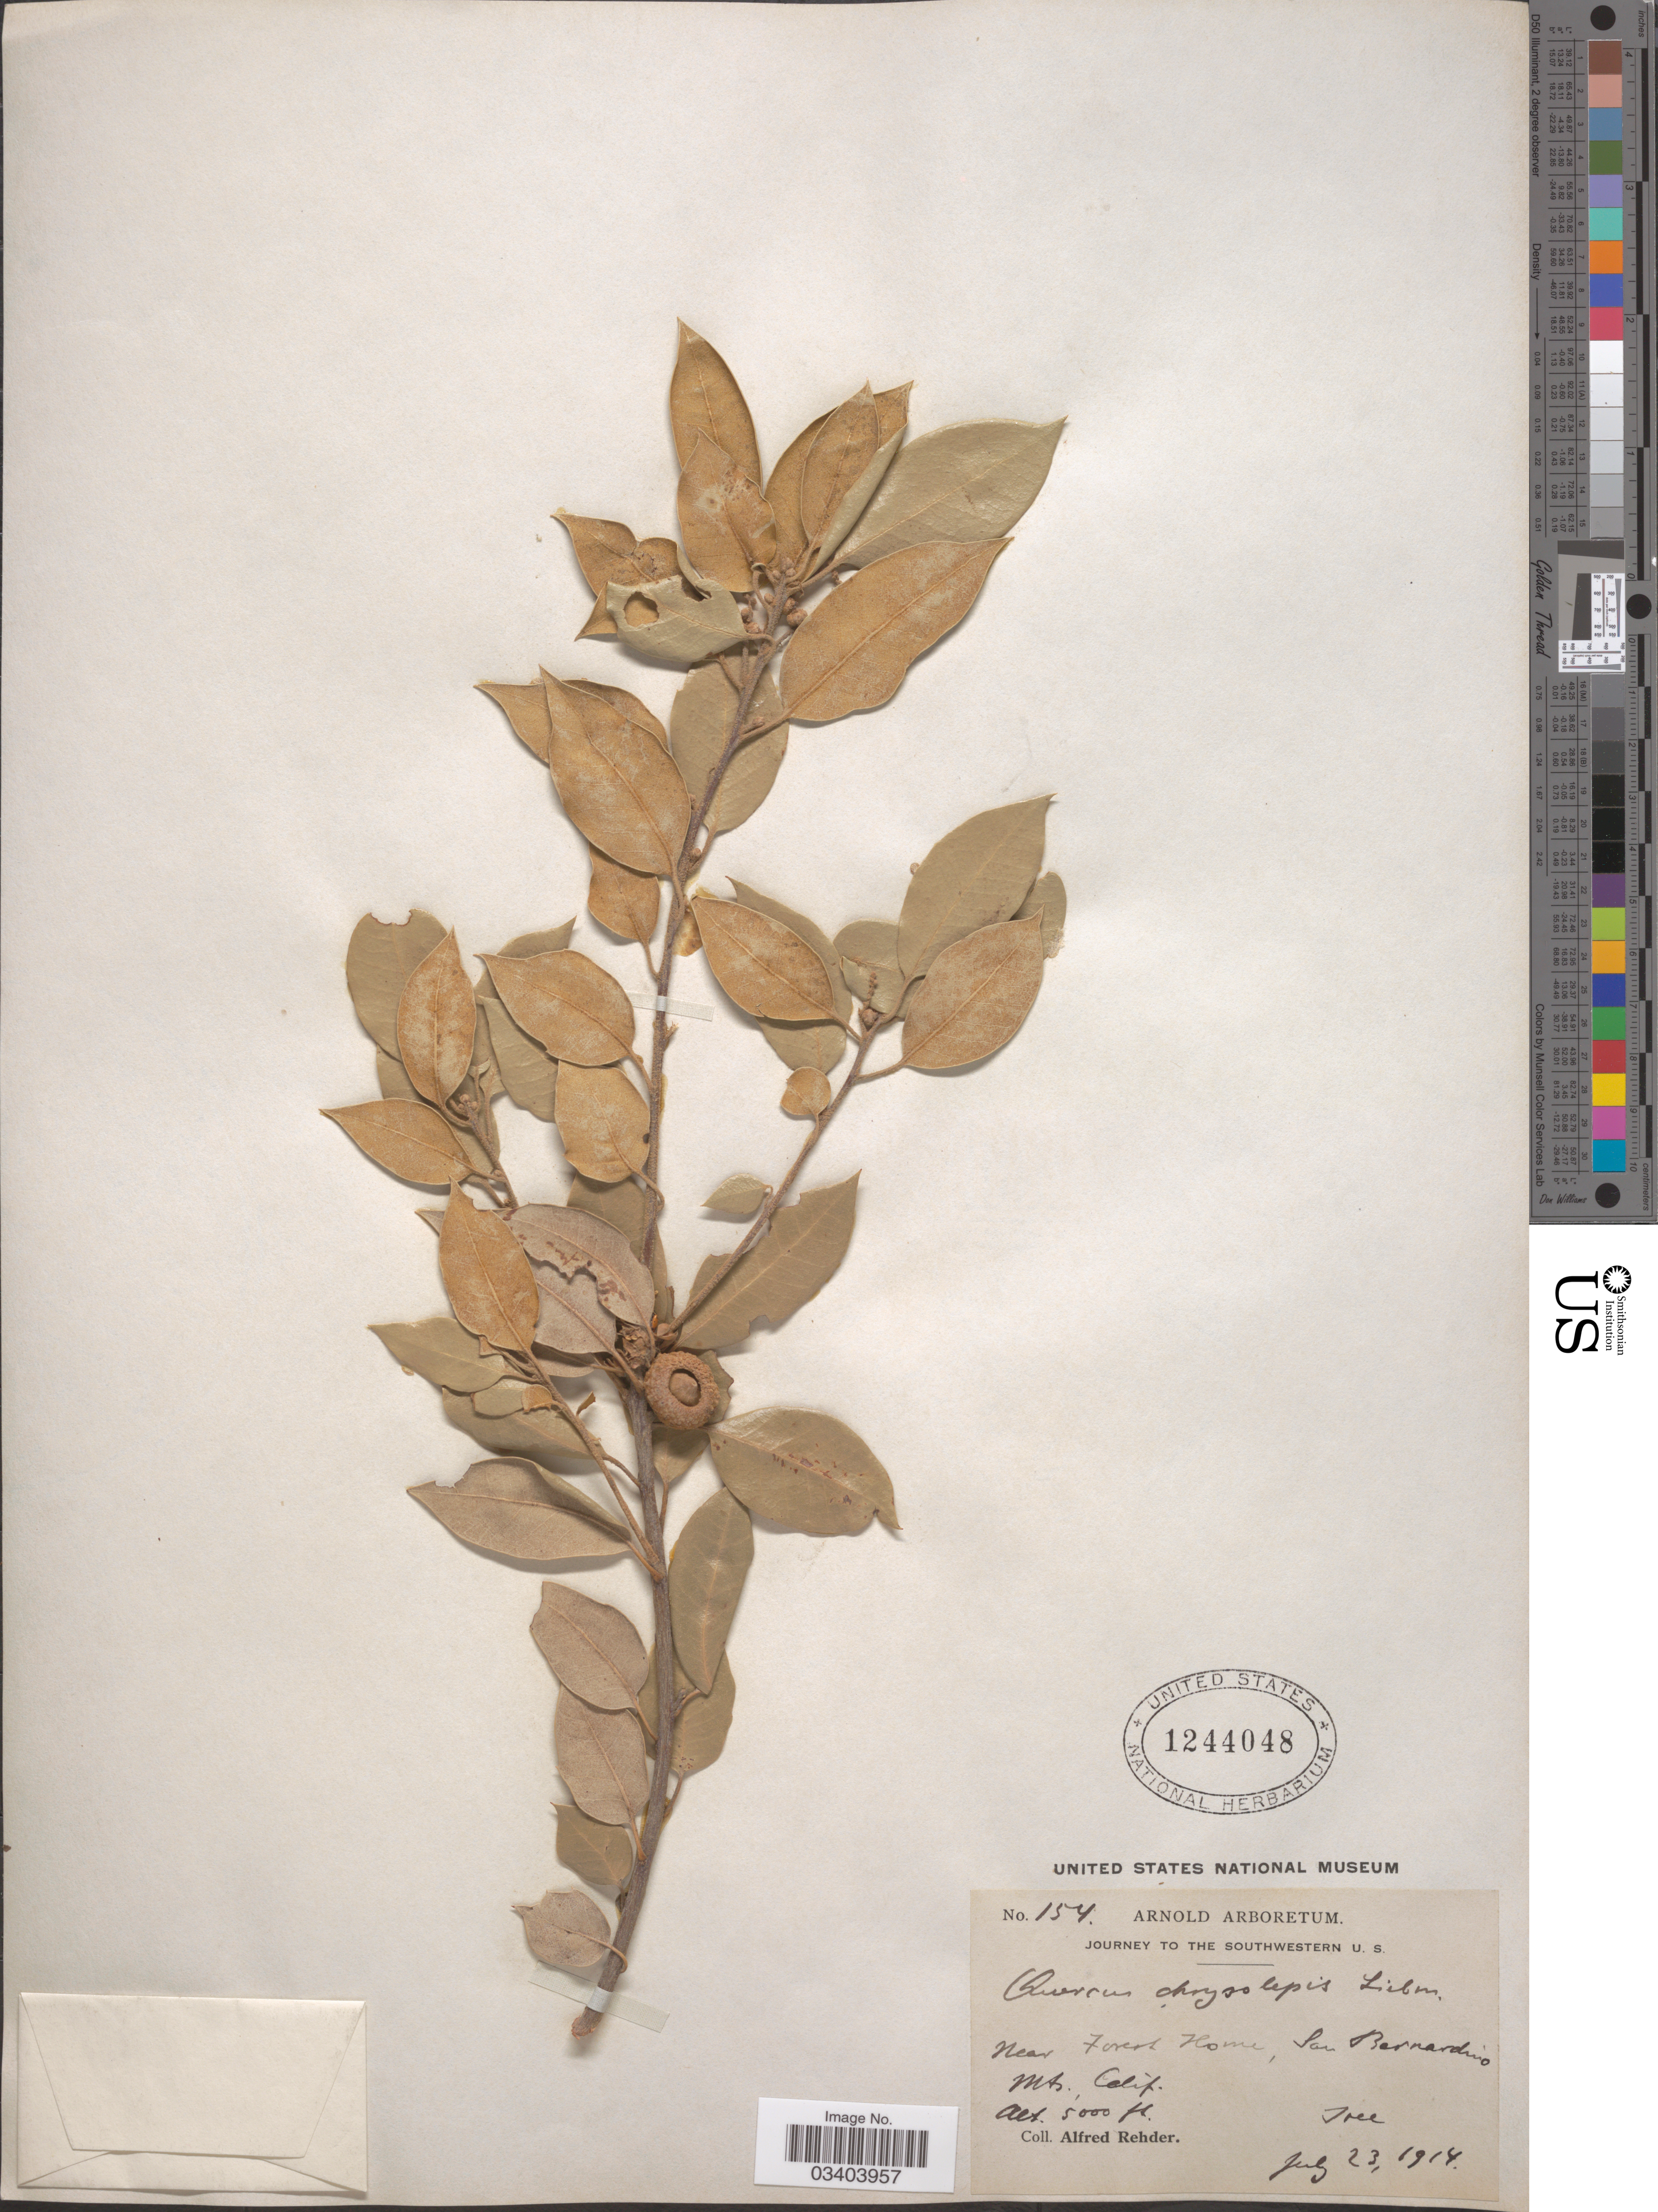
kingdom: Plantae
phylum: Tracheophyta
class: Magnoliopsida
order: Fagales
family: Fagaceae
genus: Quercus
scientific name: Quercus chrysolepis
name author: Liebm.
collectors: A. Rehder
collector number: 154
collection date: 1914-07-23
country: United States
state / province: California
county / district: San Bernardino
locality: The Southwestern U.S. Near Forest Home, San Bernardino Mts.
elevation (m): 1524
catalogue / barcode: US 1244048